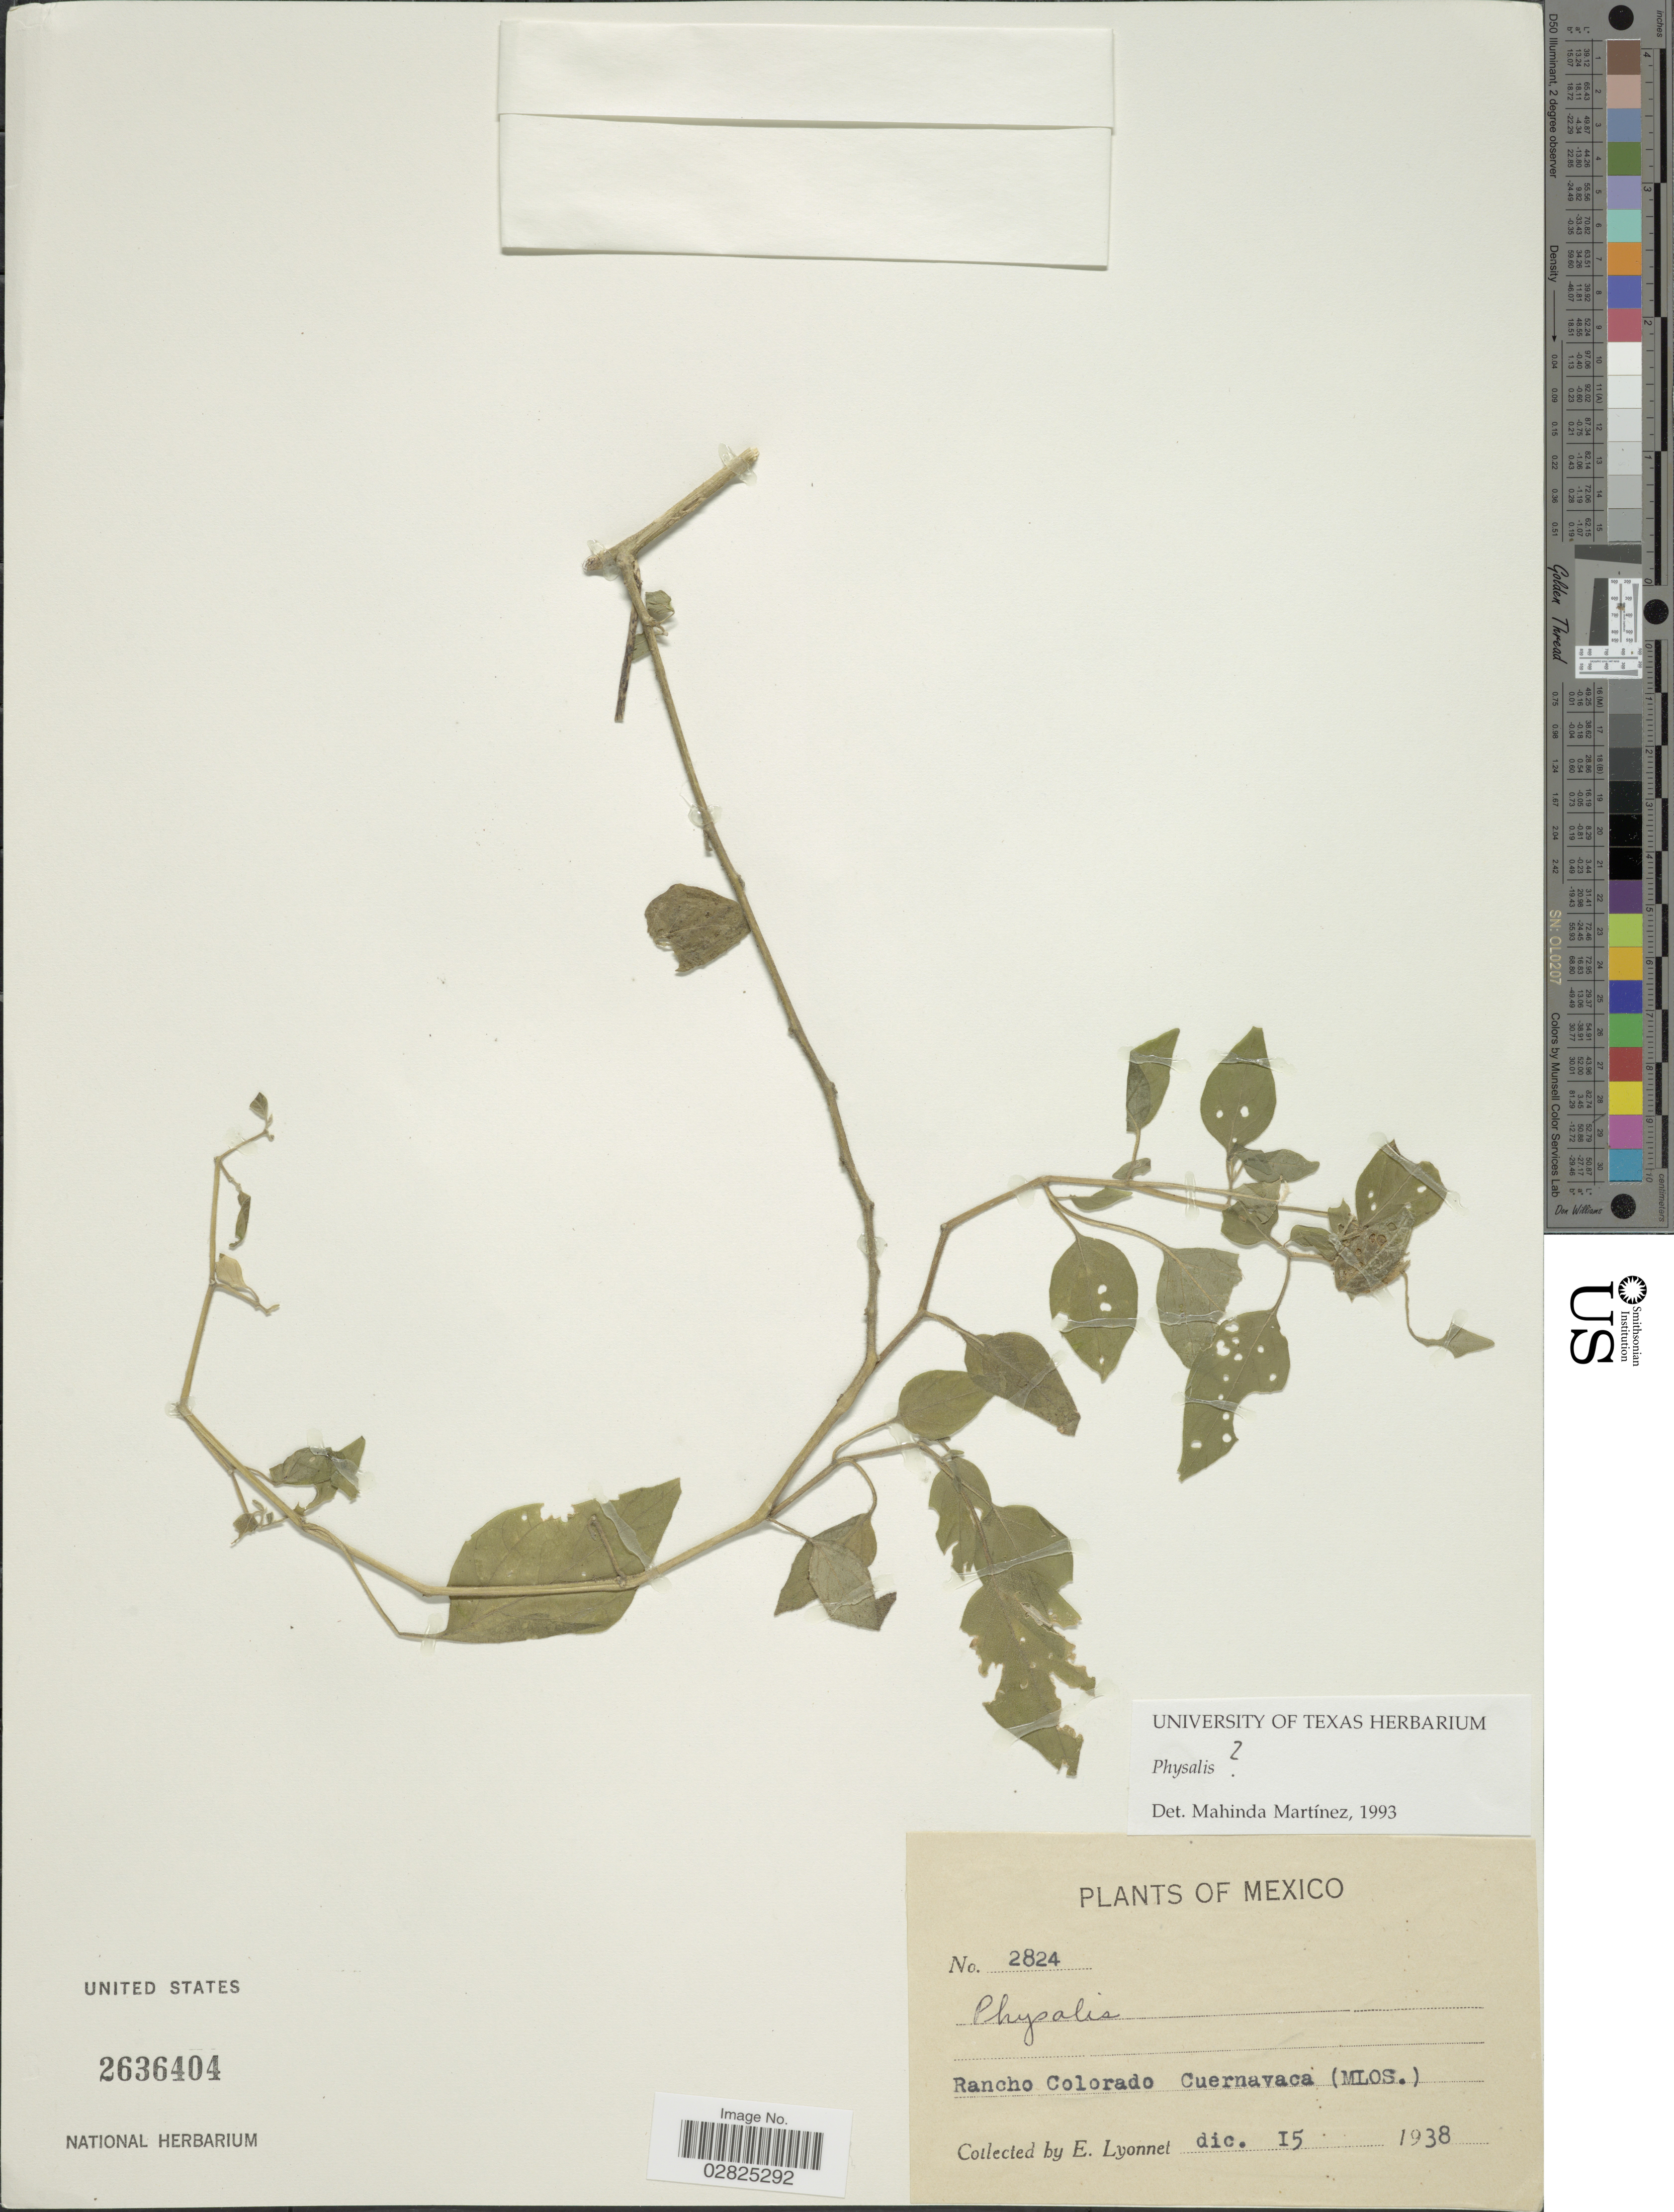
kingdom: Plantae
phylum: Tracheophyta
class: Magnoliopsida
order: Solanales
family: Solanaceae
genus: Physalis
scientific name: Physalis sp.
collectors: E. Lyonnet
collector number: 2824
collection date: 1938-12-15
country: Mexico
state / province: Morelos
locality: Rancho Colorado Cuernavaca.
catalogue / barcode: US 2636404